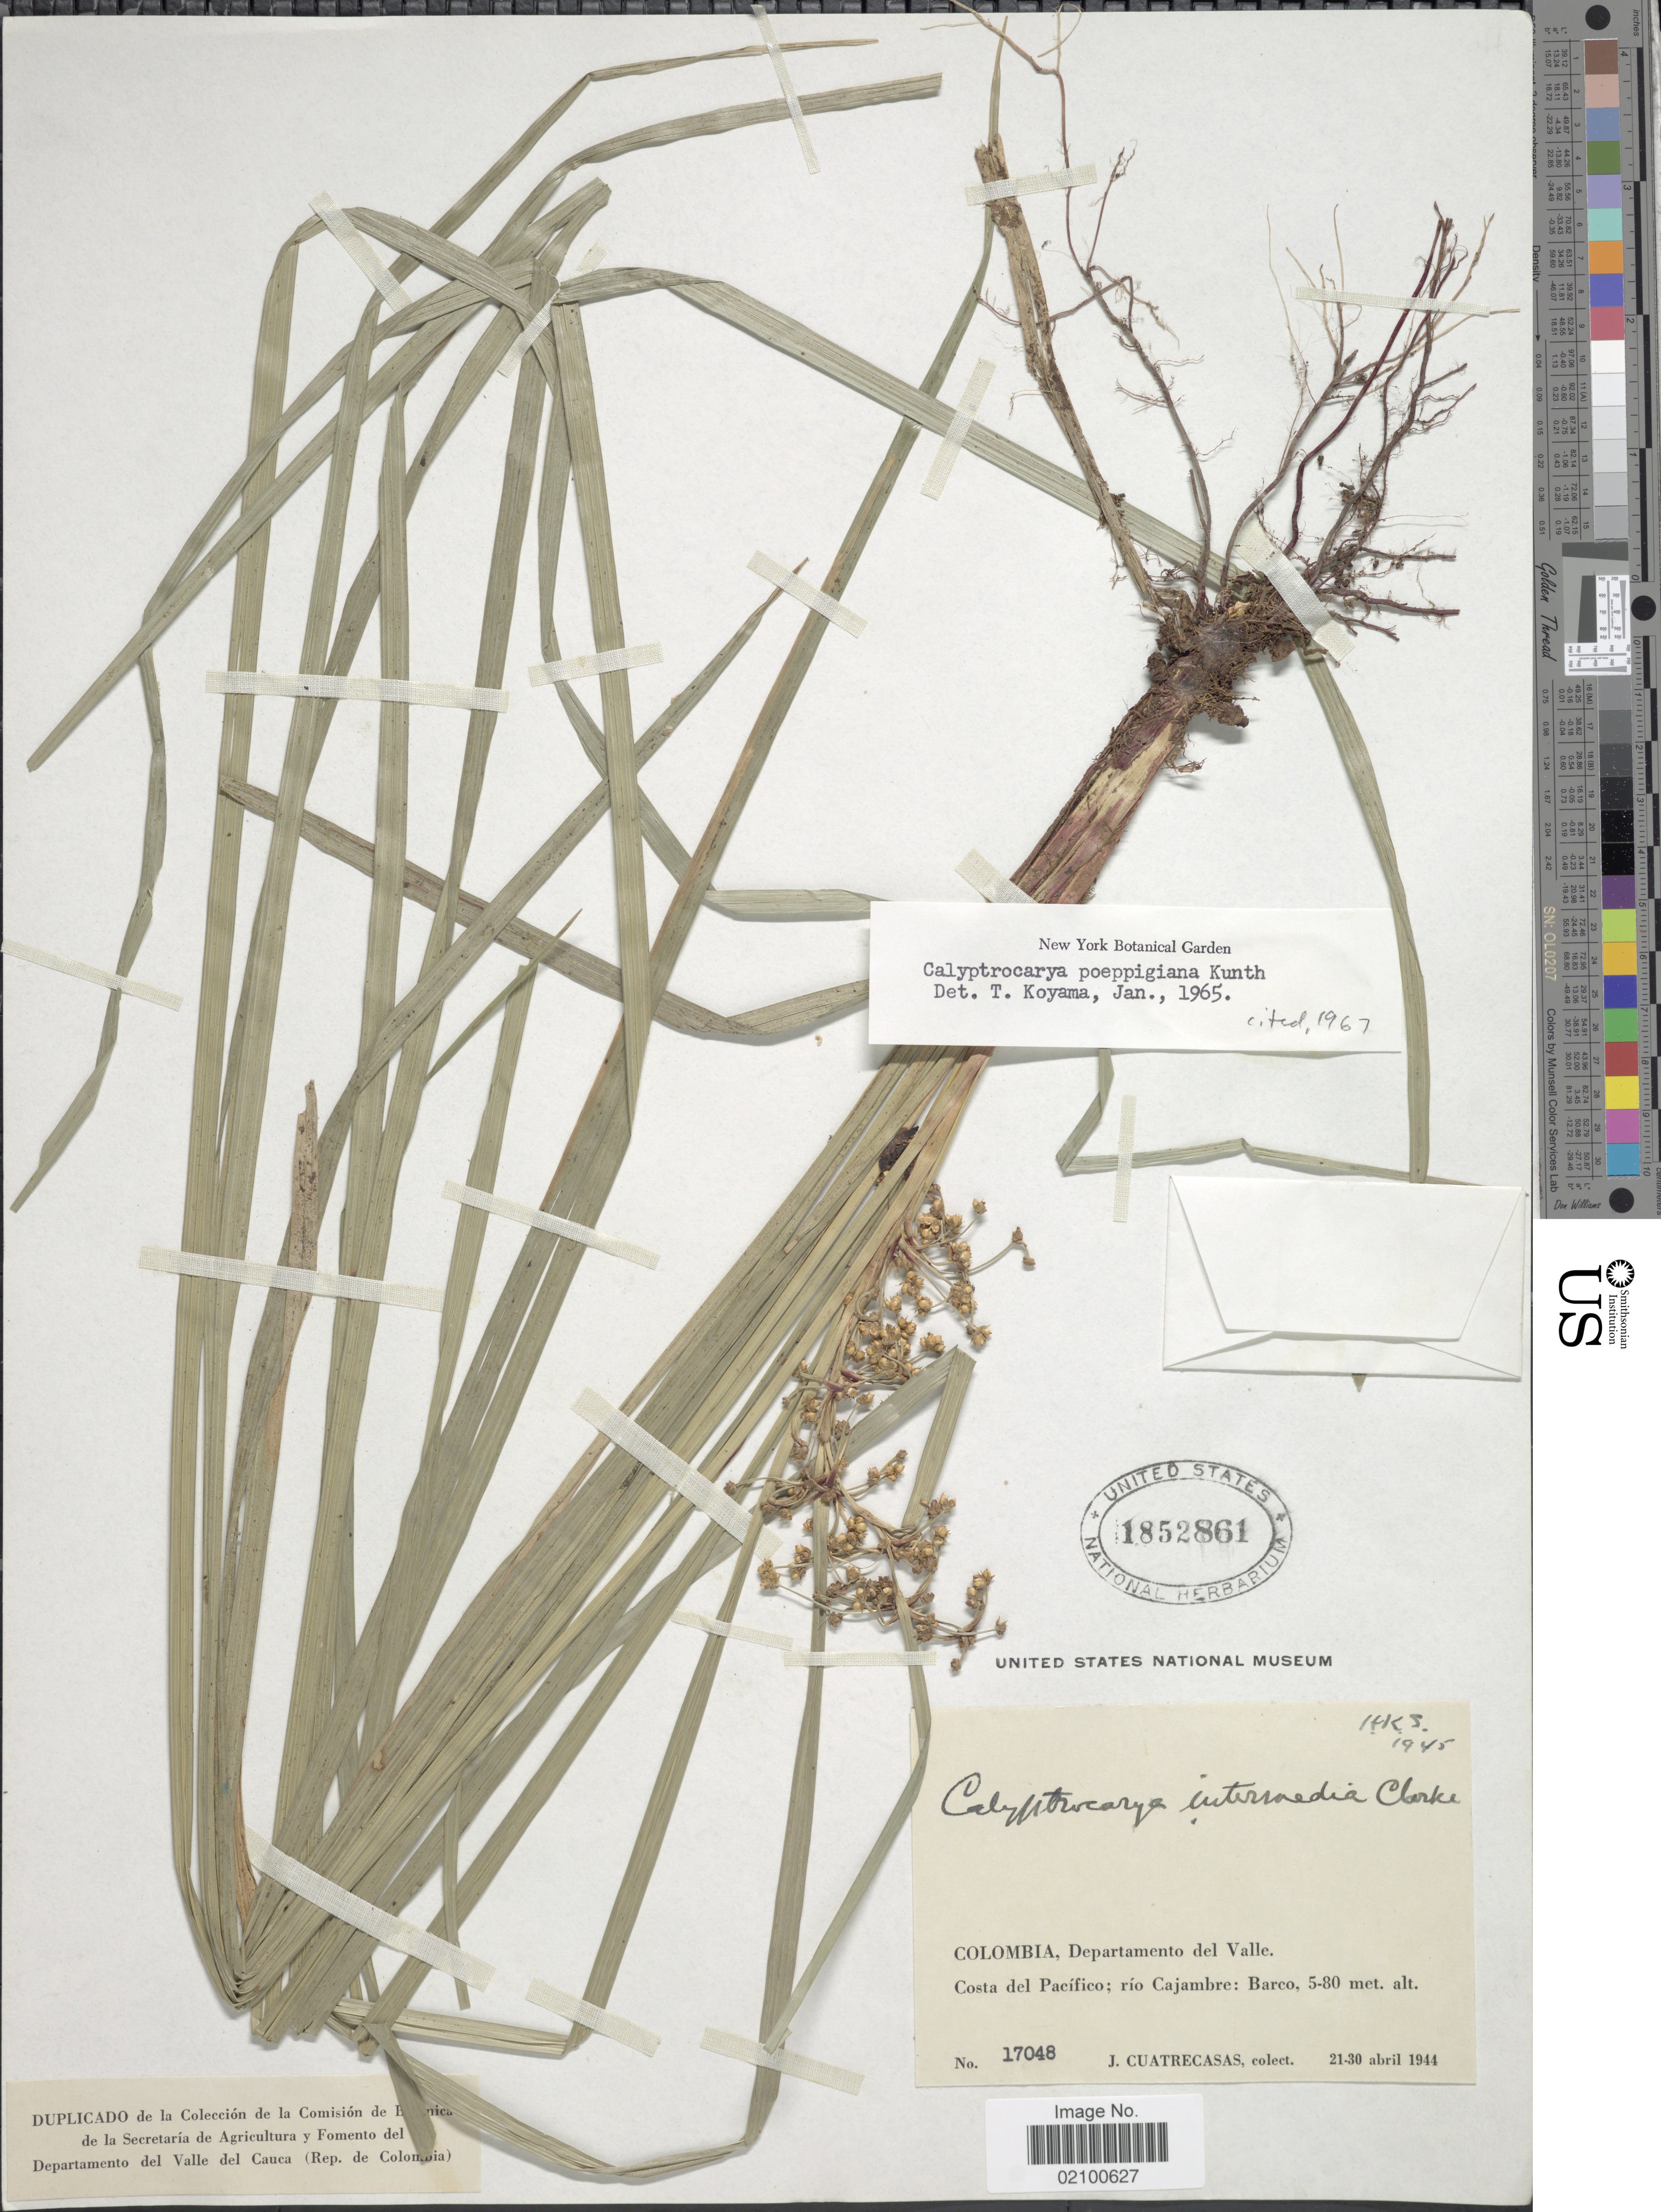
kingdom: Plantae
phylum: Tracheophyta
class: Liliopsida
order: Poales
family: Cyperaceae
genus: Calyptrocarya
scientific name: Calyptrocarya poeppigiana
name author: Kunth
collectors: J. Cuatrecasas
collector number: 17048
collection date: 1944-04-21/1944-04-30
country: Colombia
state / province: Valle del Cauca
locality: Departamento del Valle, Costa del Pacifico, Rio Cajambre, Barco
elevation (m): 5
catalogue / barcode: US 1852861